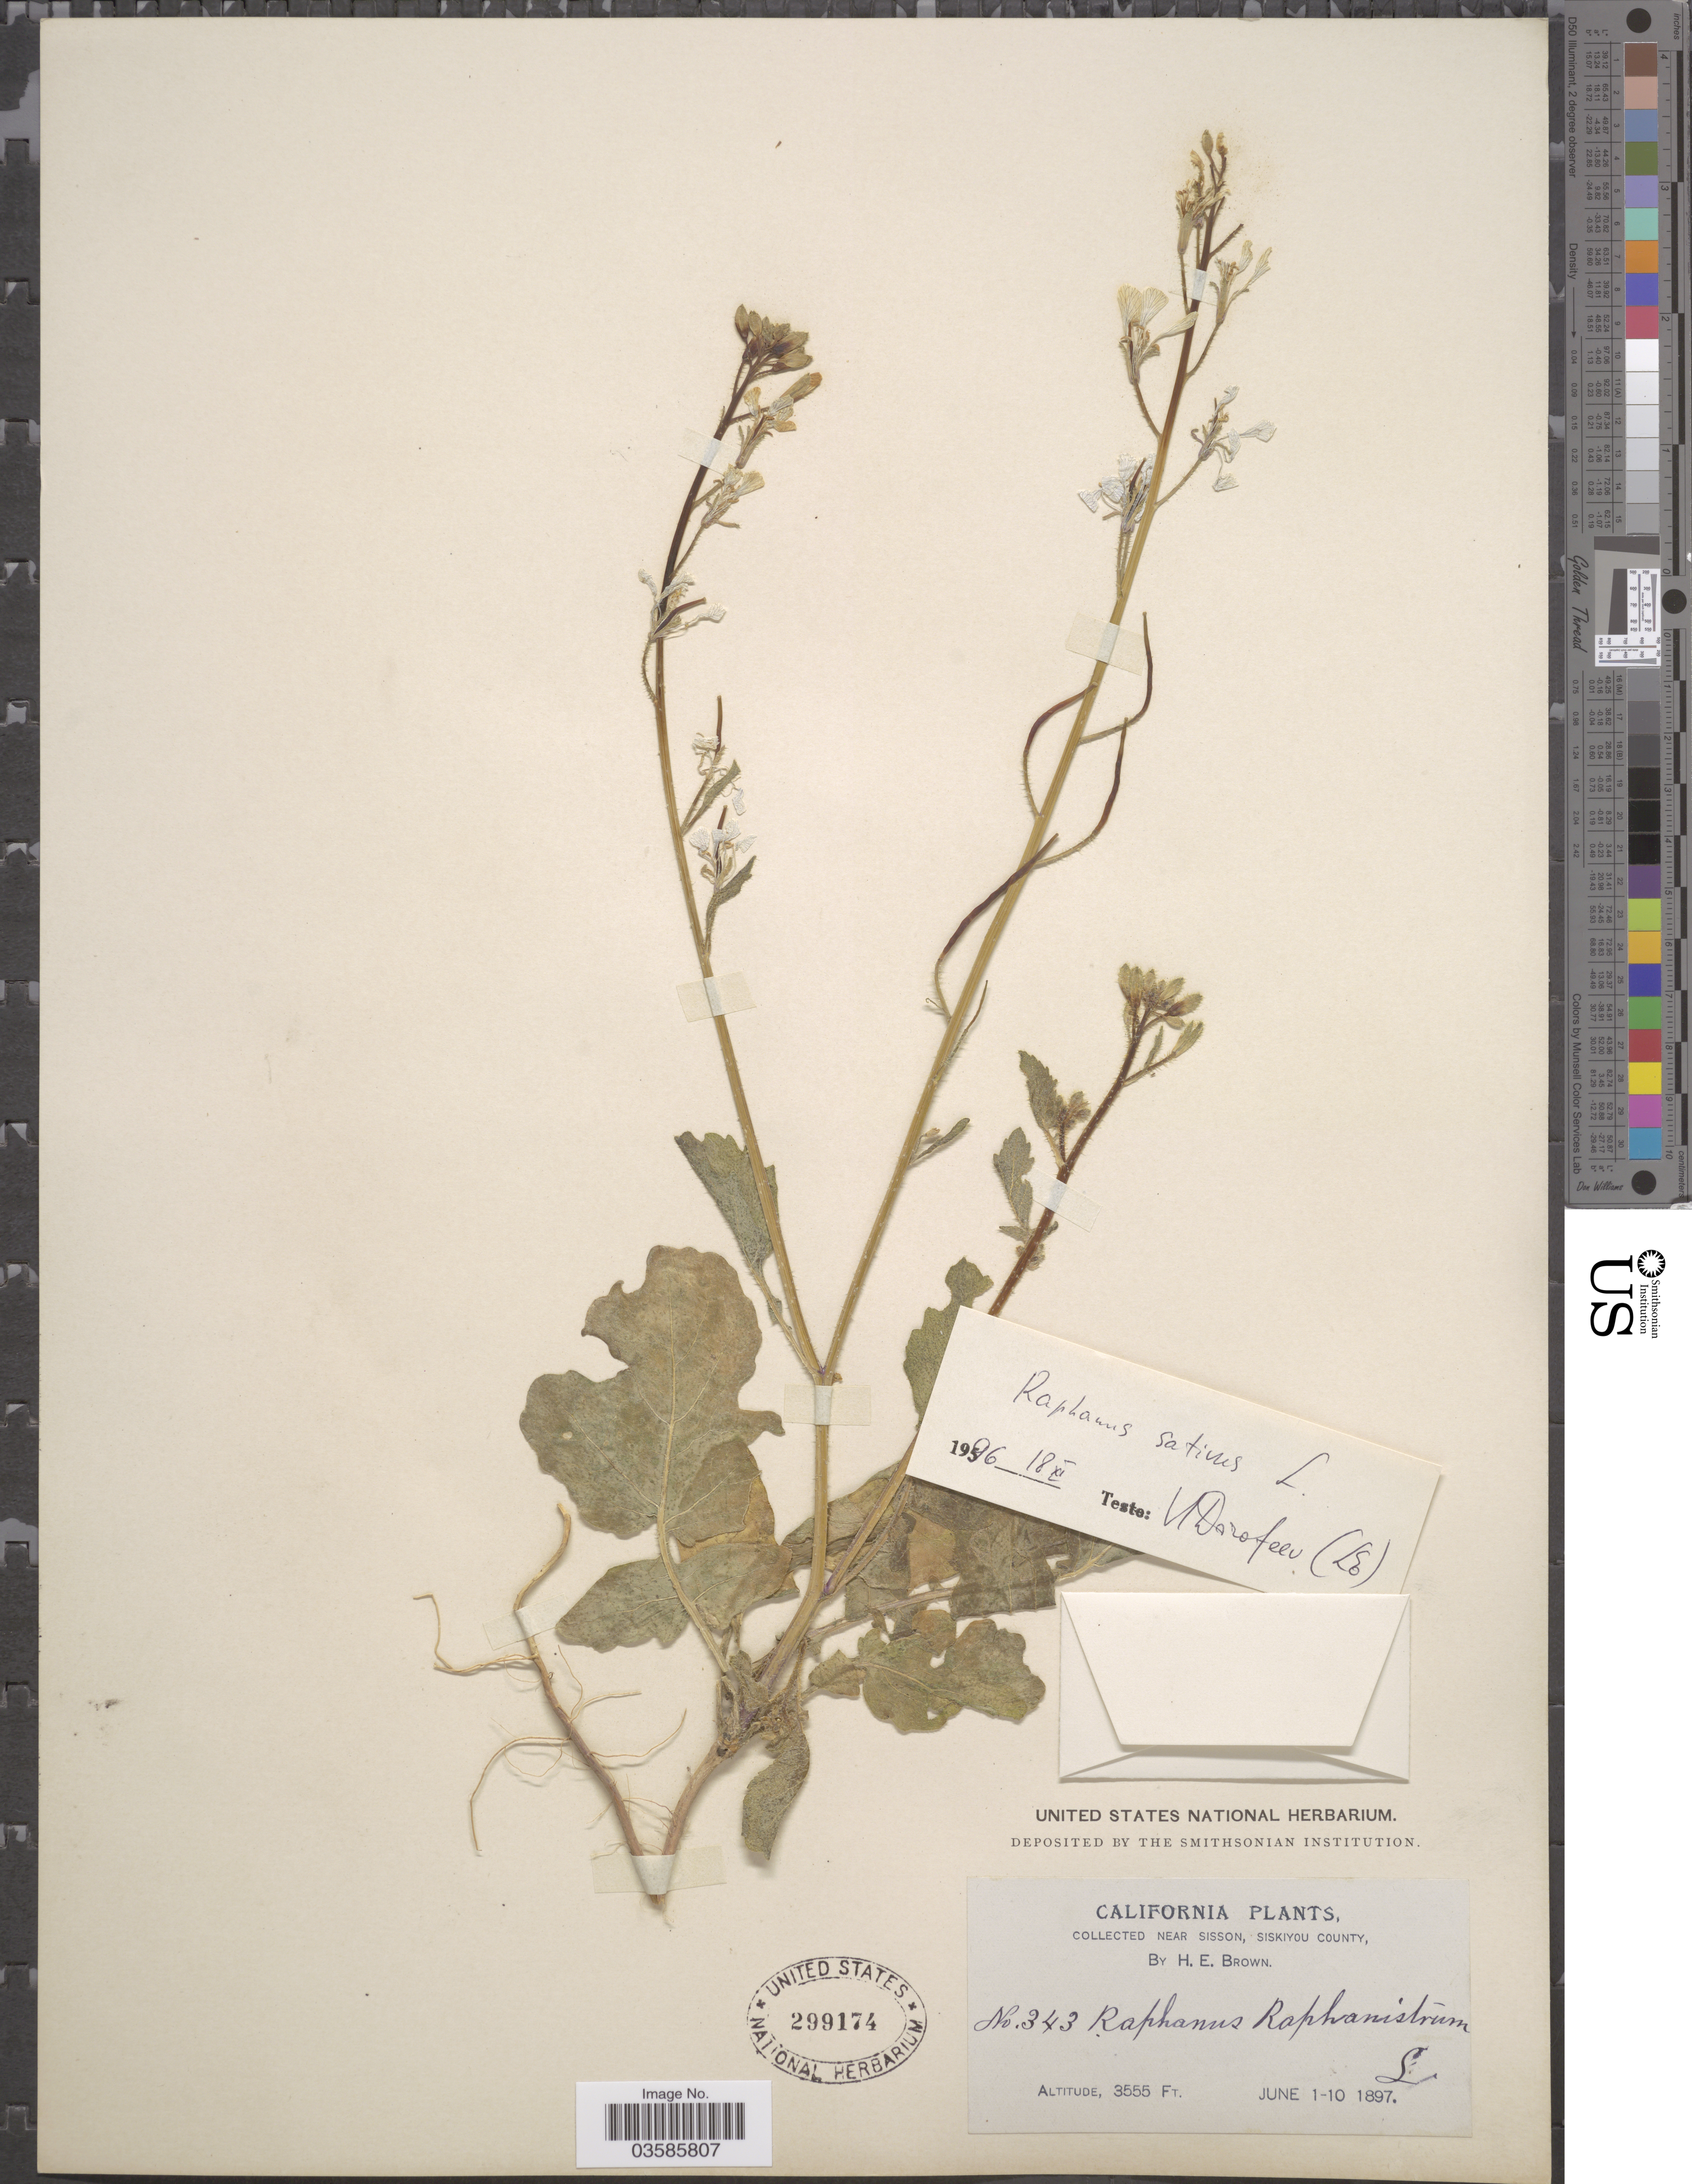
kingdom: Plantae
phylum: Tracheophyta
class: Magnoliopsida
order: Brassicales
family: Brassicaceae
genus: Raphanus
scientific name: Raphanus sativus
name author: L.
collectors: H. E. Brown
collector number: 343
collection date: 1897-06-01/1897-06-10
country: United States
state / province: California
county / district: Siskiyou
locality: Collected near Sisson, Siskiyou County.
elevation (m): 1084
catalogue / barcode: US 299174